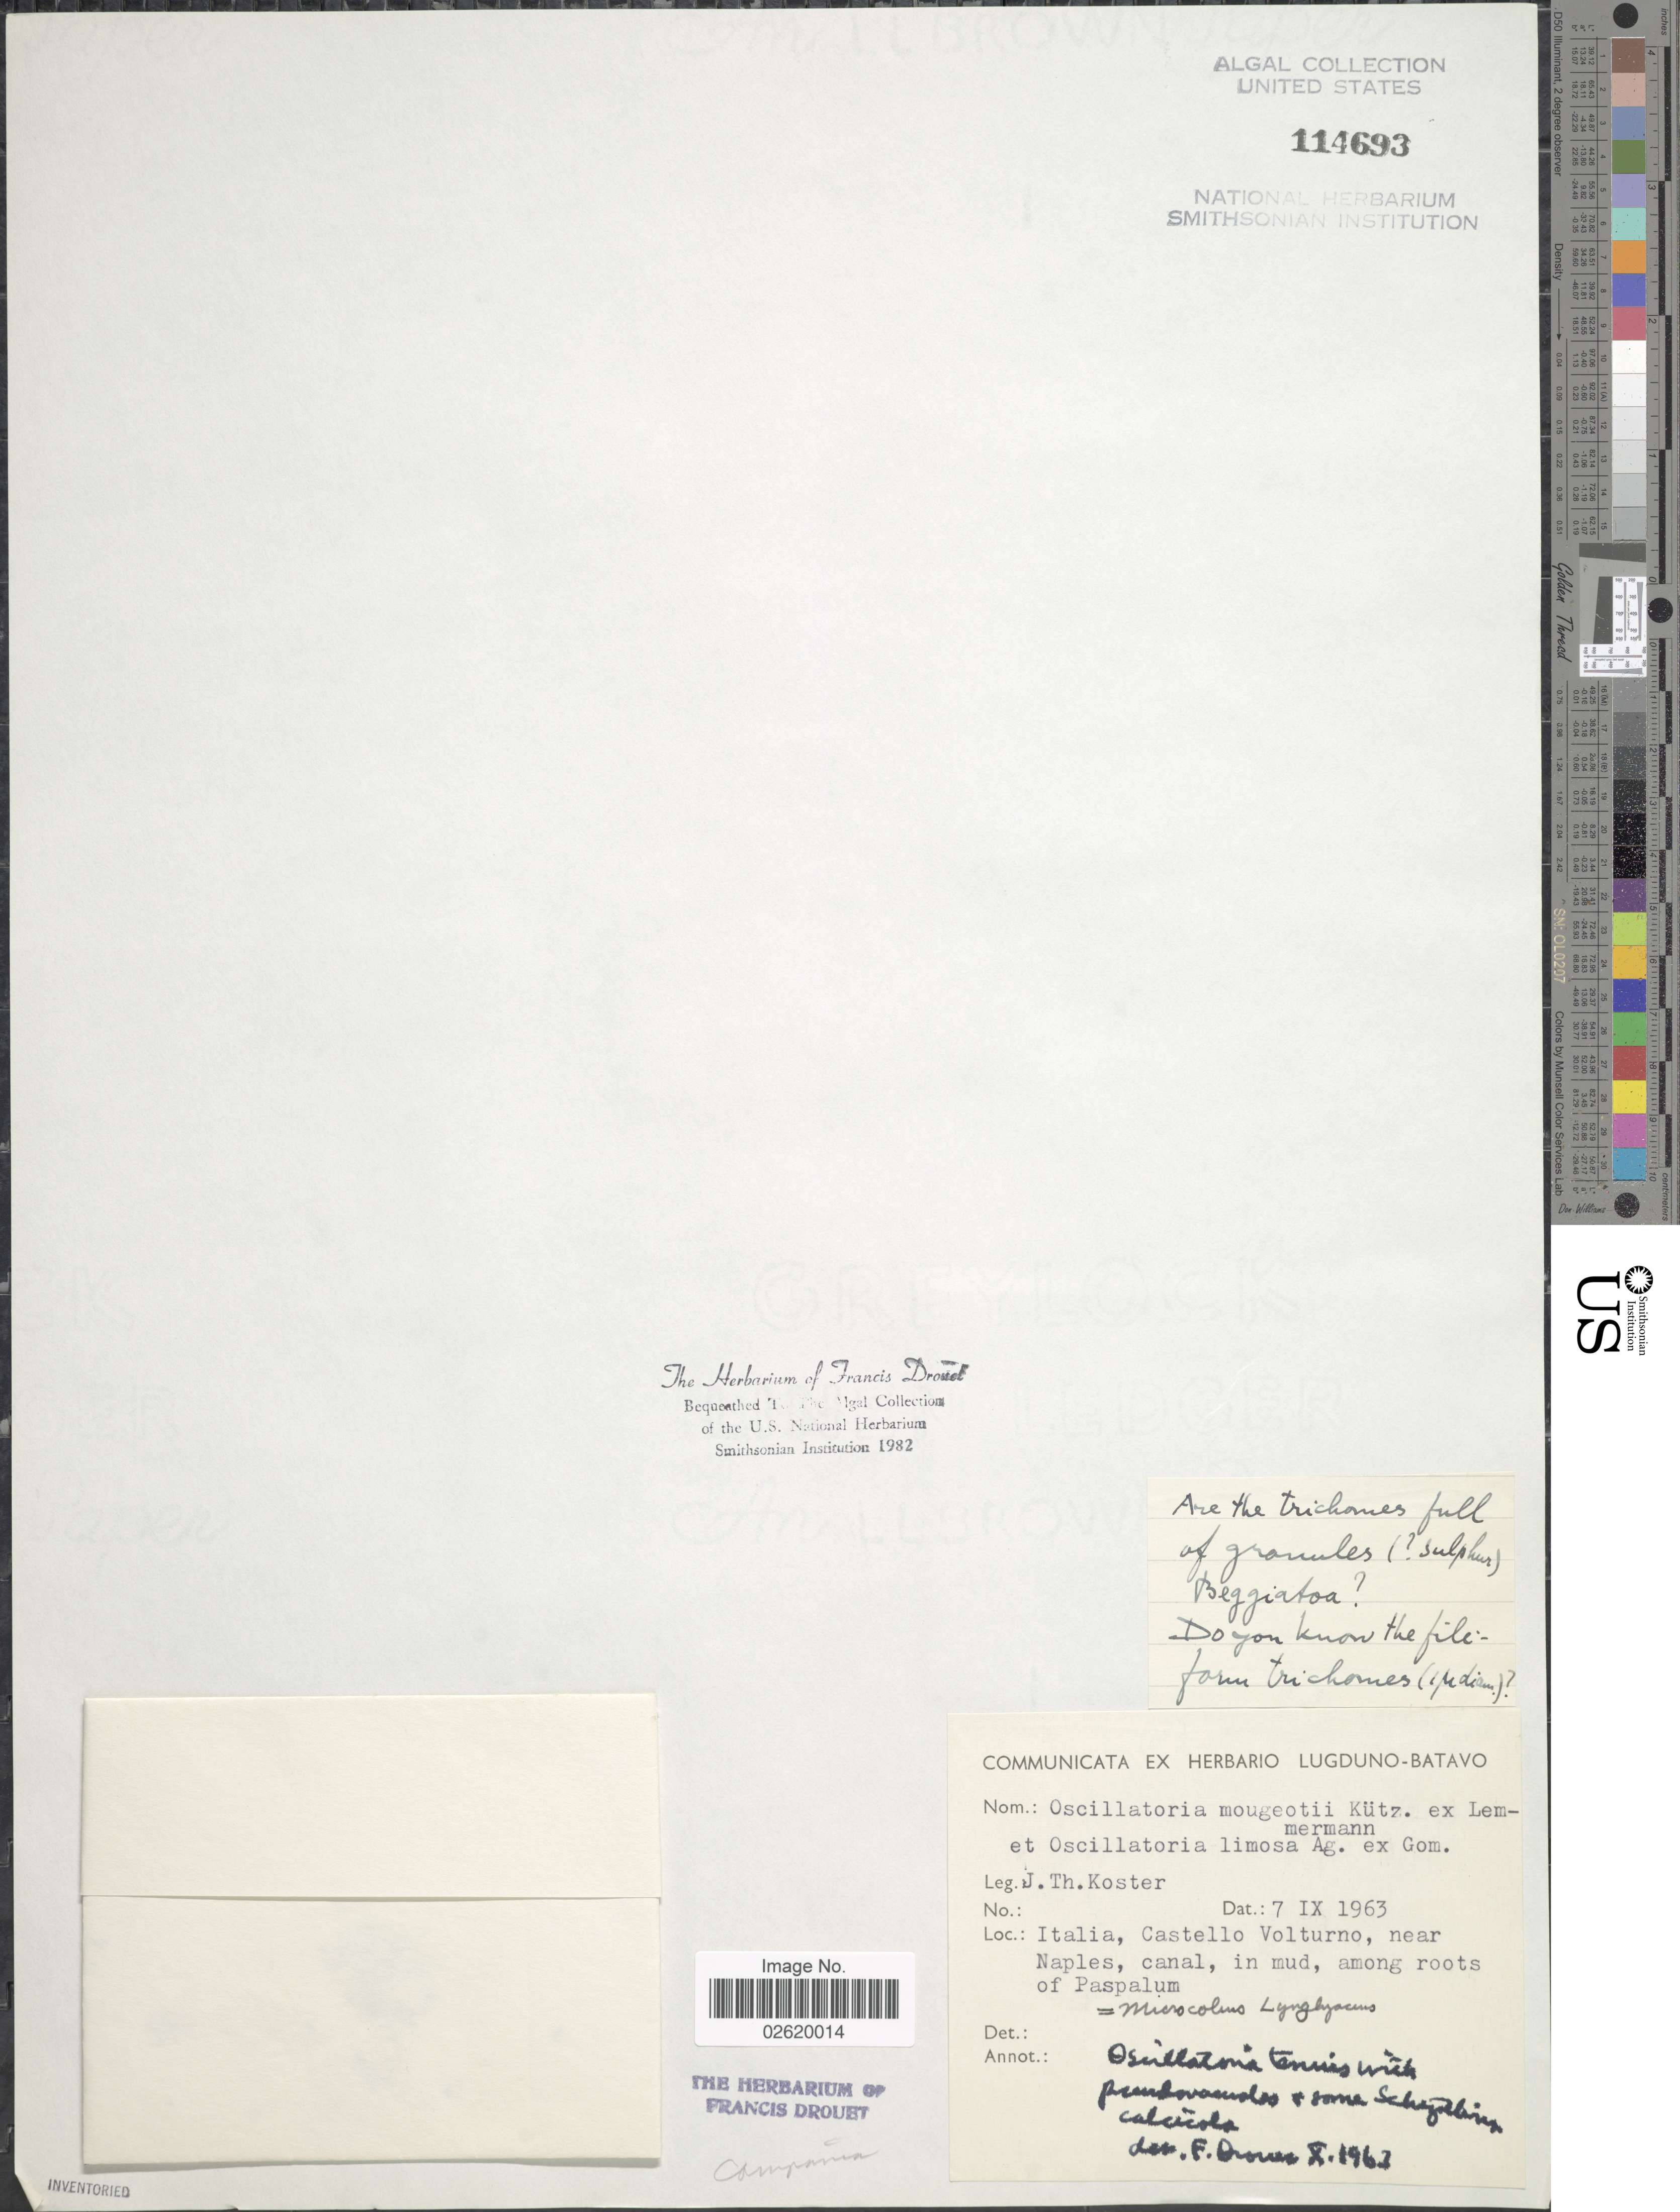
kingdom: Bacteria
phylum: Cyanobacteria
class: Cyanobacteriia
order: Cyanobacteriales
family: Microcoleaceae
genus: Microcoleus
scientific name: Microcoleus lyngbyaceus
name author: Kütz. ex Forti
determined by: Drouet, F. E.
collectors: J. Koster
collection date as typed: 07 Sep 1963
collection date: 1963-09-07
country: Italy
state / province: Campania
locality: Castello Volturno, near Naples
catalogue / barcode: US 114693